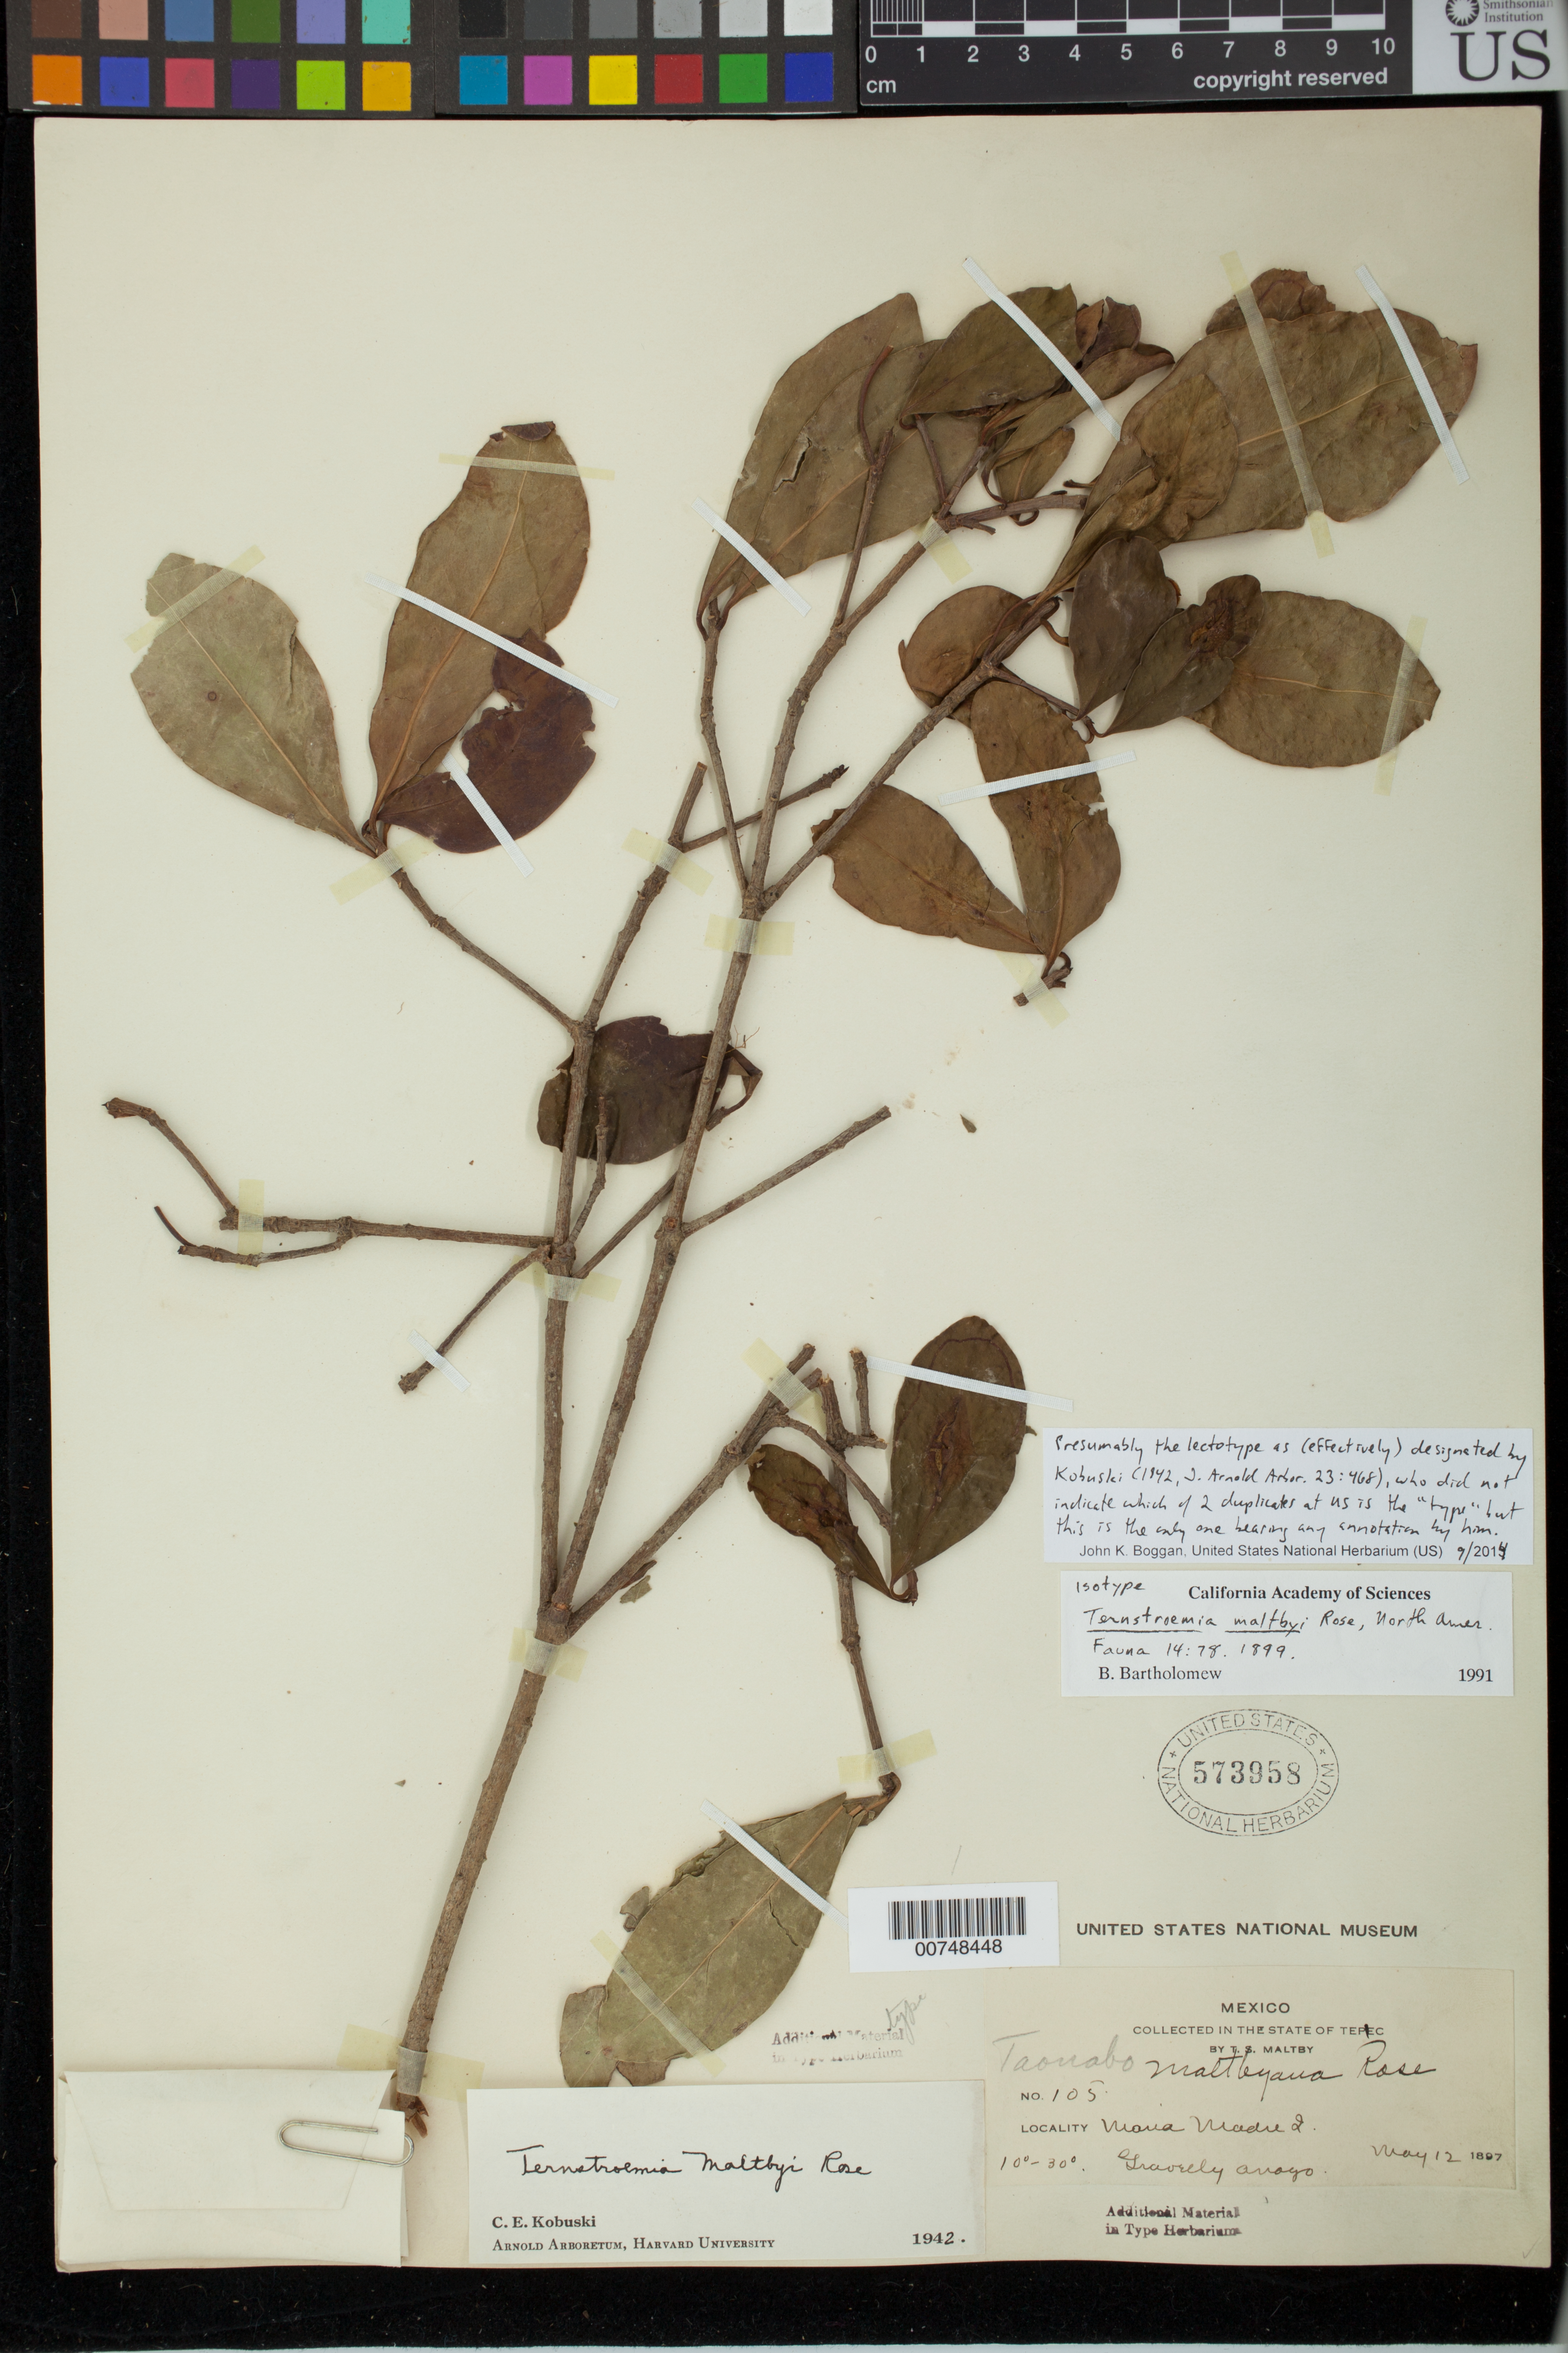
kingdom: Plantae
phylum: Tracheophyta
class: Magnoliopsida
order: Ericales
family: Pentaphylacaceae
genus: Ternstroemia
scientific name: Ternstroemia maltbyi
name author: Rose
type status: Lectotype; Syntype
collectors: T. S. Maltby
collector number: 105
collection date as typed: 12 May 1897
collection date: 1897-05-12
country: Mexico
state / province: Nayarit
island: Maria Madre I.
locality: Collected in the state of Tepec, Maria Madre I.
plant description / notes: Specimen annotated (by Rose?) as "maltbyana", published as "maltbya", later corrected to "maltbyi". Specimen annotated by B. Bartholomew (1991) as "isotype" but protologue cites 3 (syntype) collections. Lectotypified by Kobuski (1942, J. Arnold Arbor. 23: 468), who cited "T.S. Maltby 105 (TYPE, US)"; US has 2 duplicates of Maltby 105, neither one annotated as "type" by Kobuski, but only this sheet (USNH 573958) bears any annotation by Kobuski and is presumably the lectotype.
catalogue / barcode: US 573958